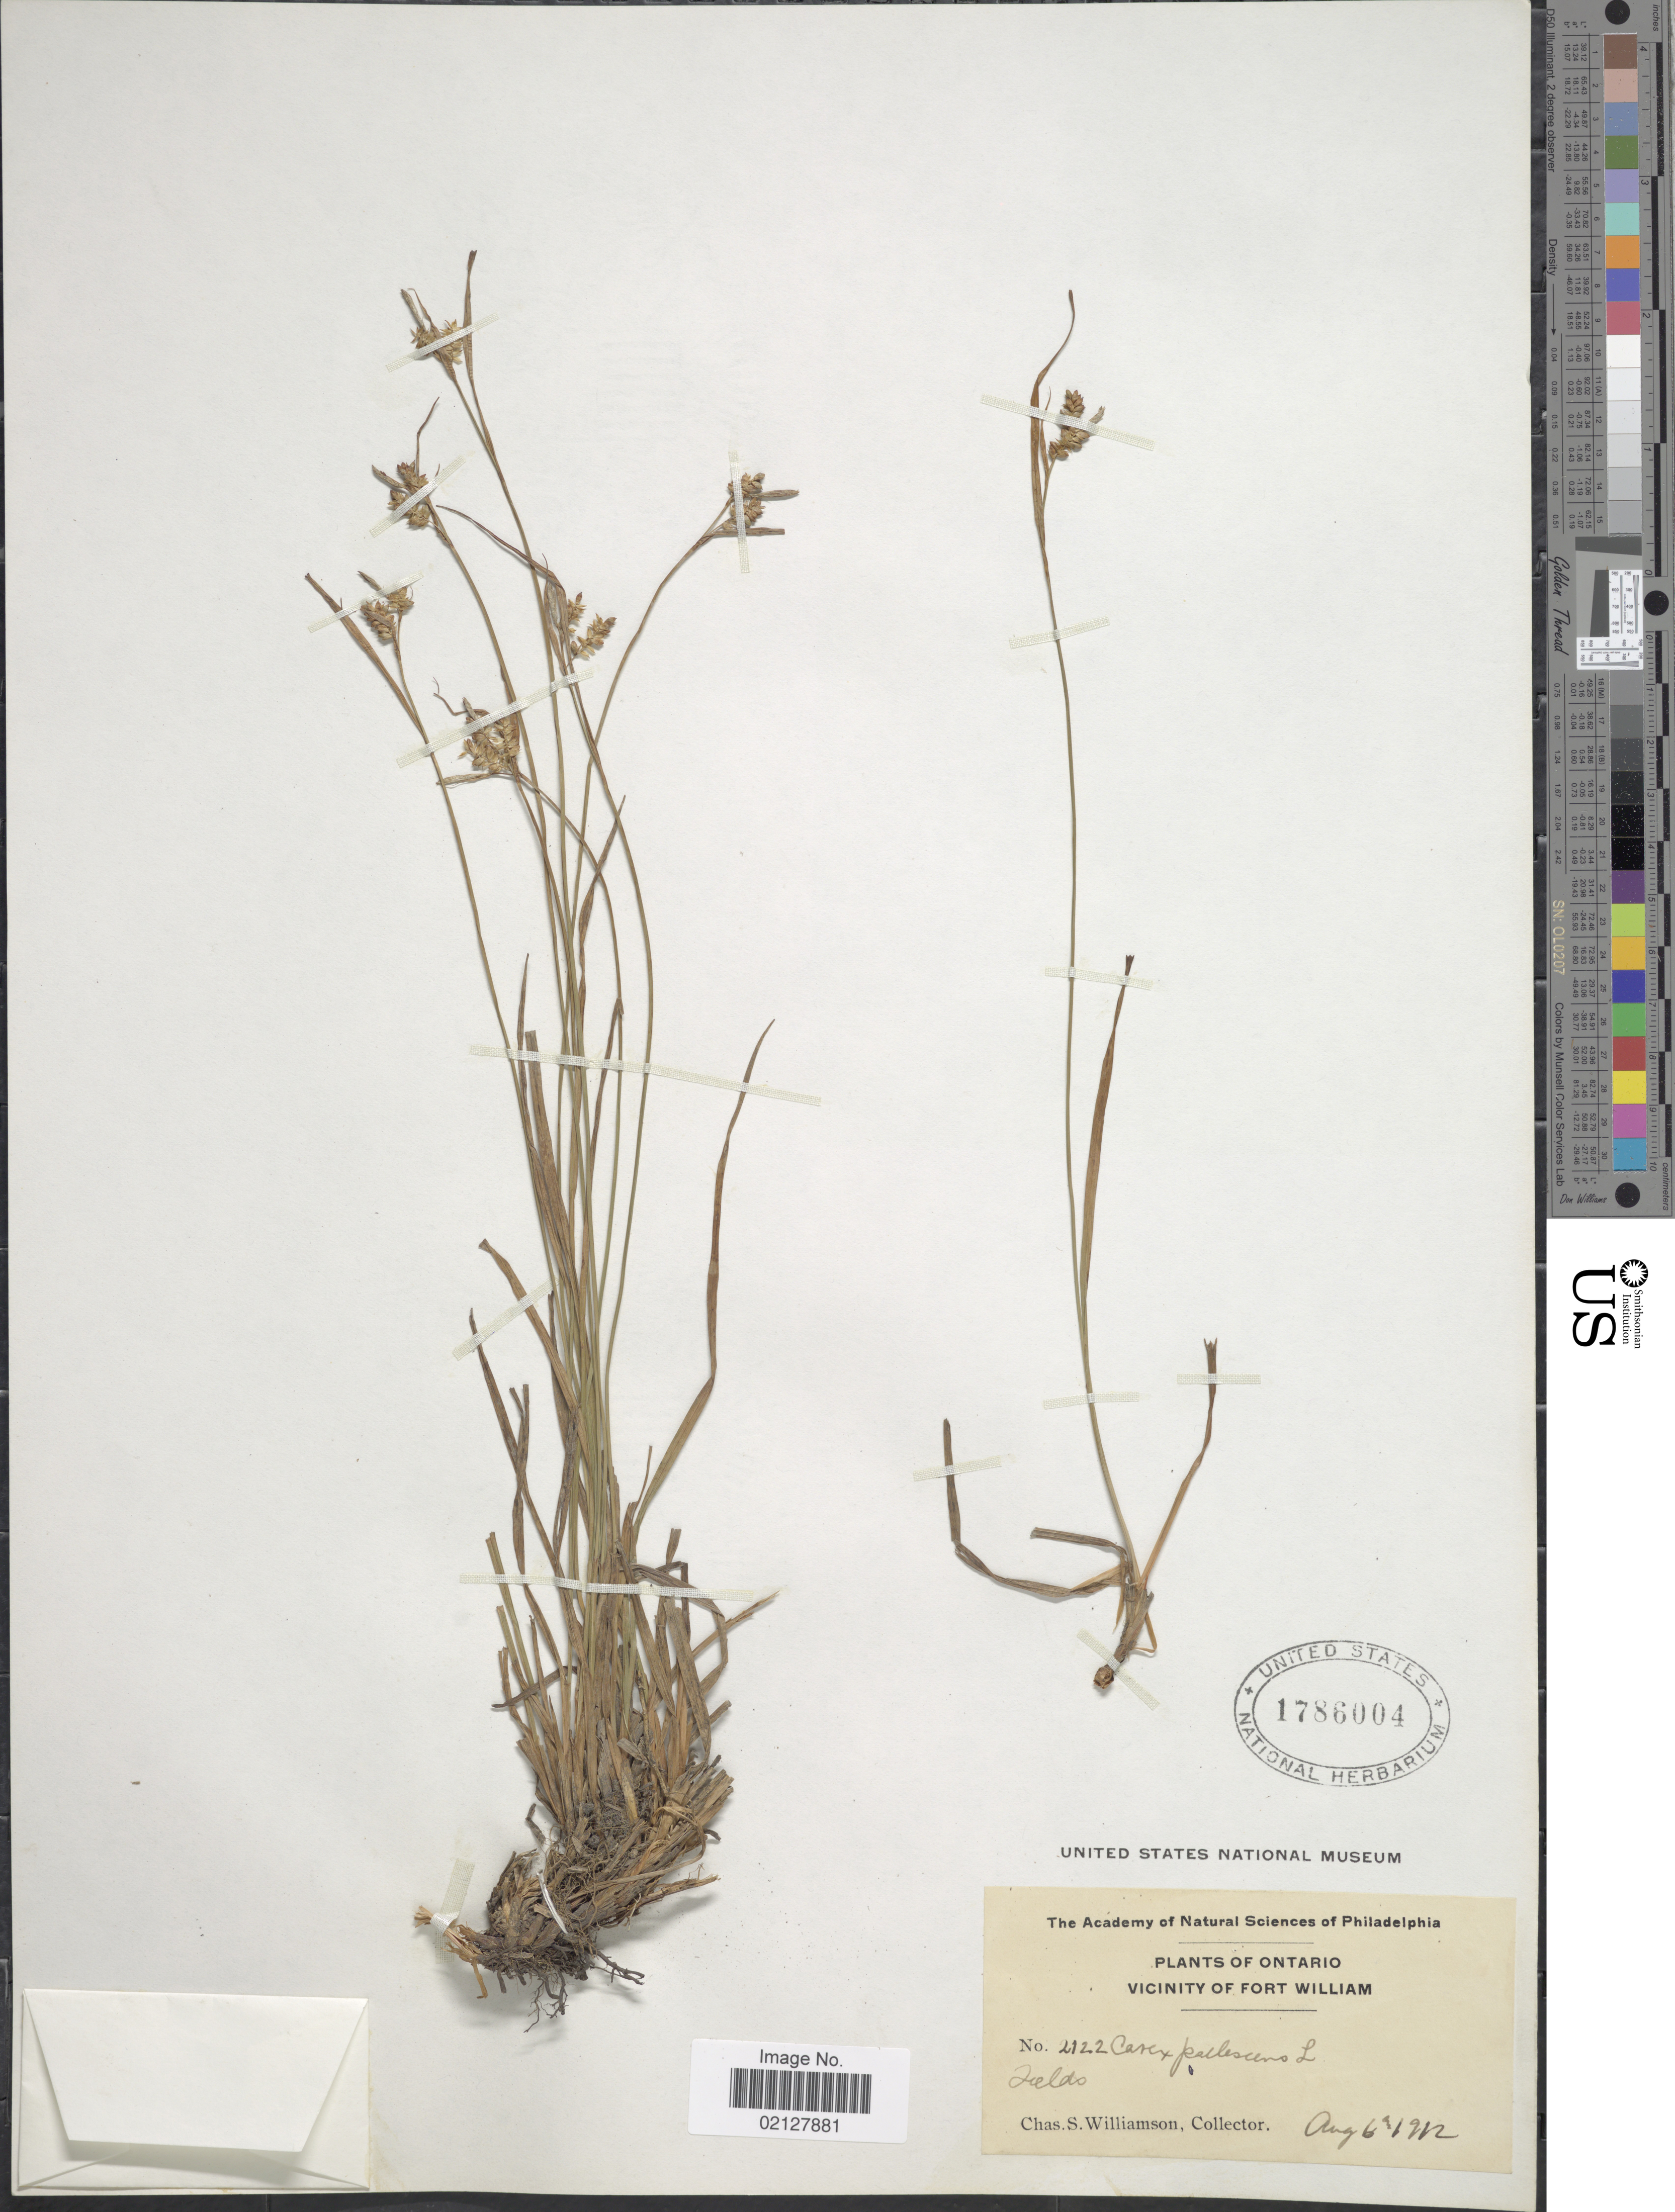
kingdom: Plantae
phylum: Tracheophyta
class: Liliopsida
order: Poales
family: Cyperaceae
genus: Carex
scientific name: Carex pallescens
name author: L.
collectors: C. Williamson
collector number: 2122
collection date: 1912-08-06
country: Canada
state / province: Ontario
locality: Vicinity of Fort William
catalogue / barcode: US 1786004